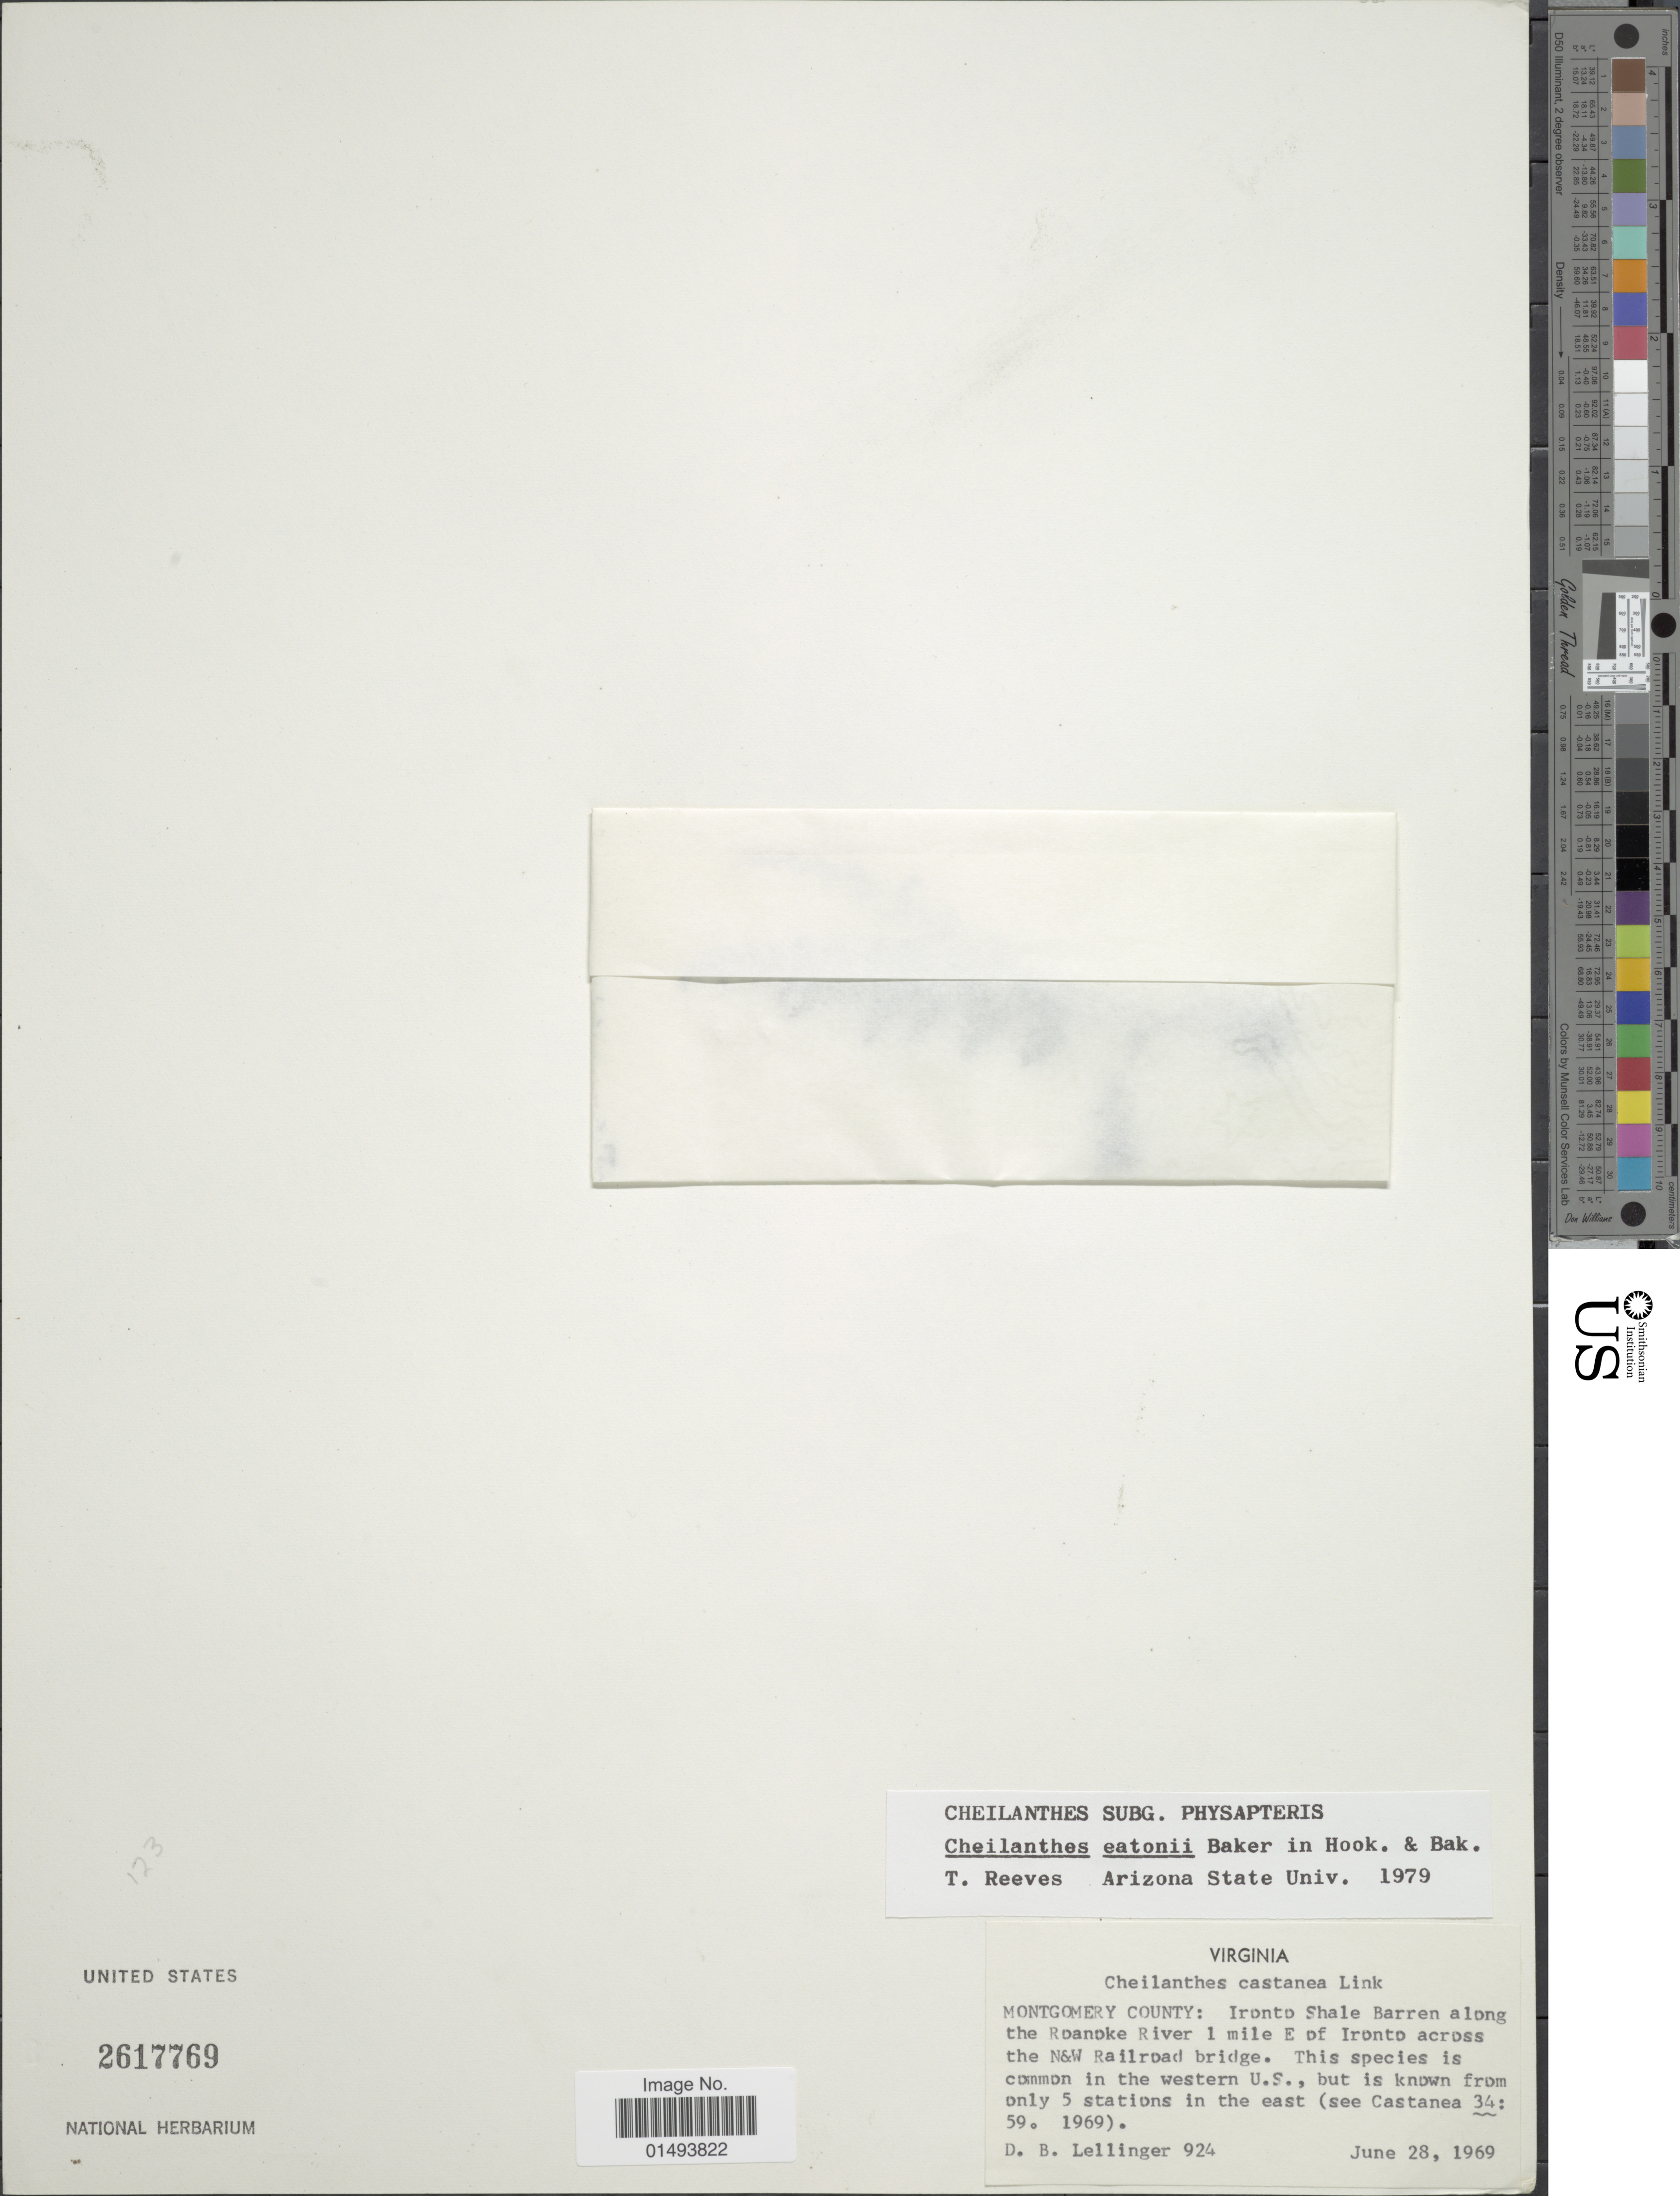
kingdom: Plantae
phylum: Tracheophyta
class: Polypodiopsida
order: Polypodiales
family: Pteridaceae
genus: Myriopteris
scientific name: Myriopteris rufa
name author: Fée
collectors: D. B. Lellinger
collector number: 924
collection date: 1969-06-28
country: United States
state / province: Virginia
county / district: Montgomery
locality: Montgomery County: Irontot Shale Barren along the Roanoke River 1 mile E of Ironto across the N&W Railroad bridge. This species is common in the western U.S. but is known from only 5 stations in the east (see Castanea 34:59)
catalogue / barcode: US 2617769